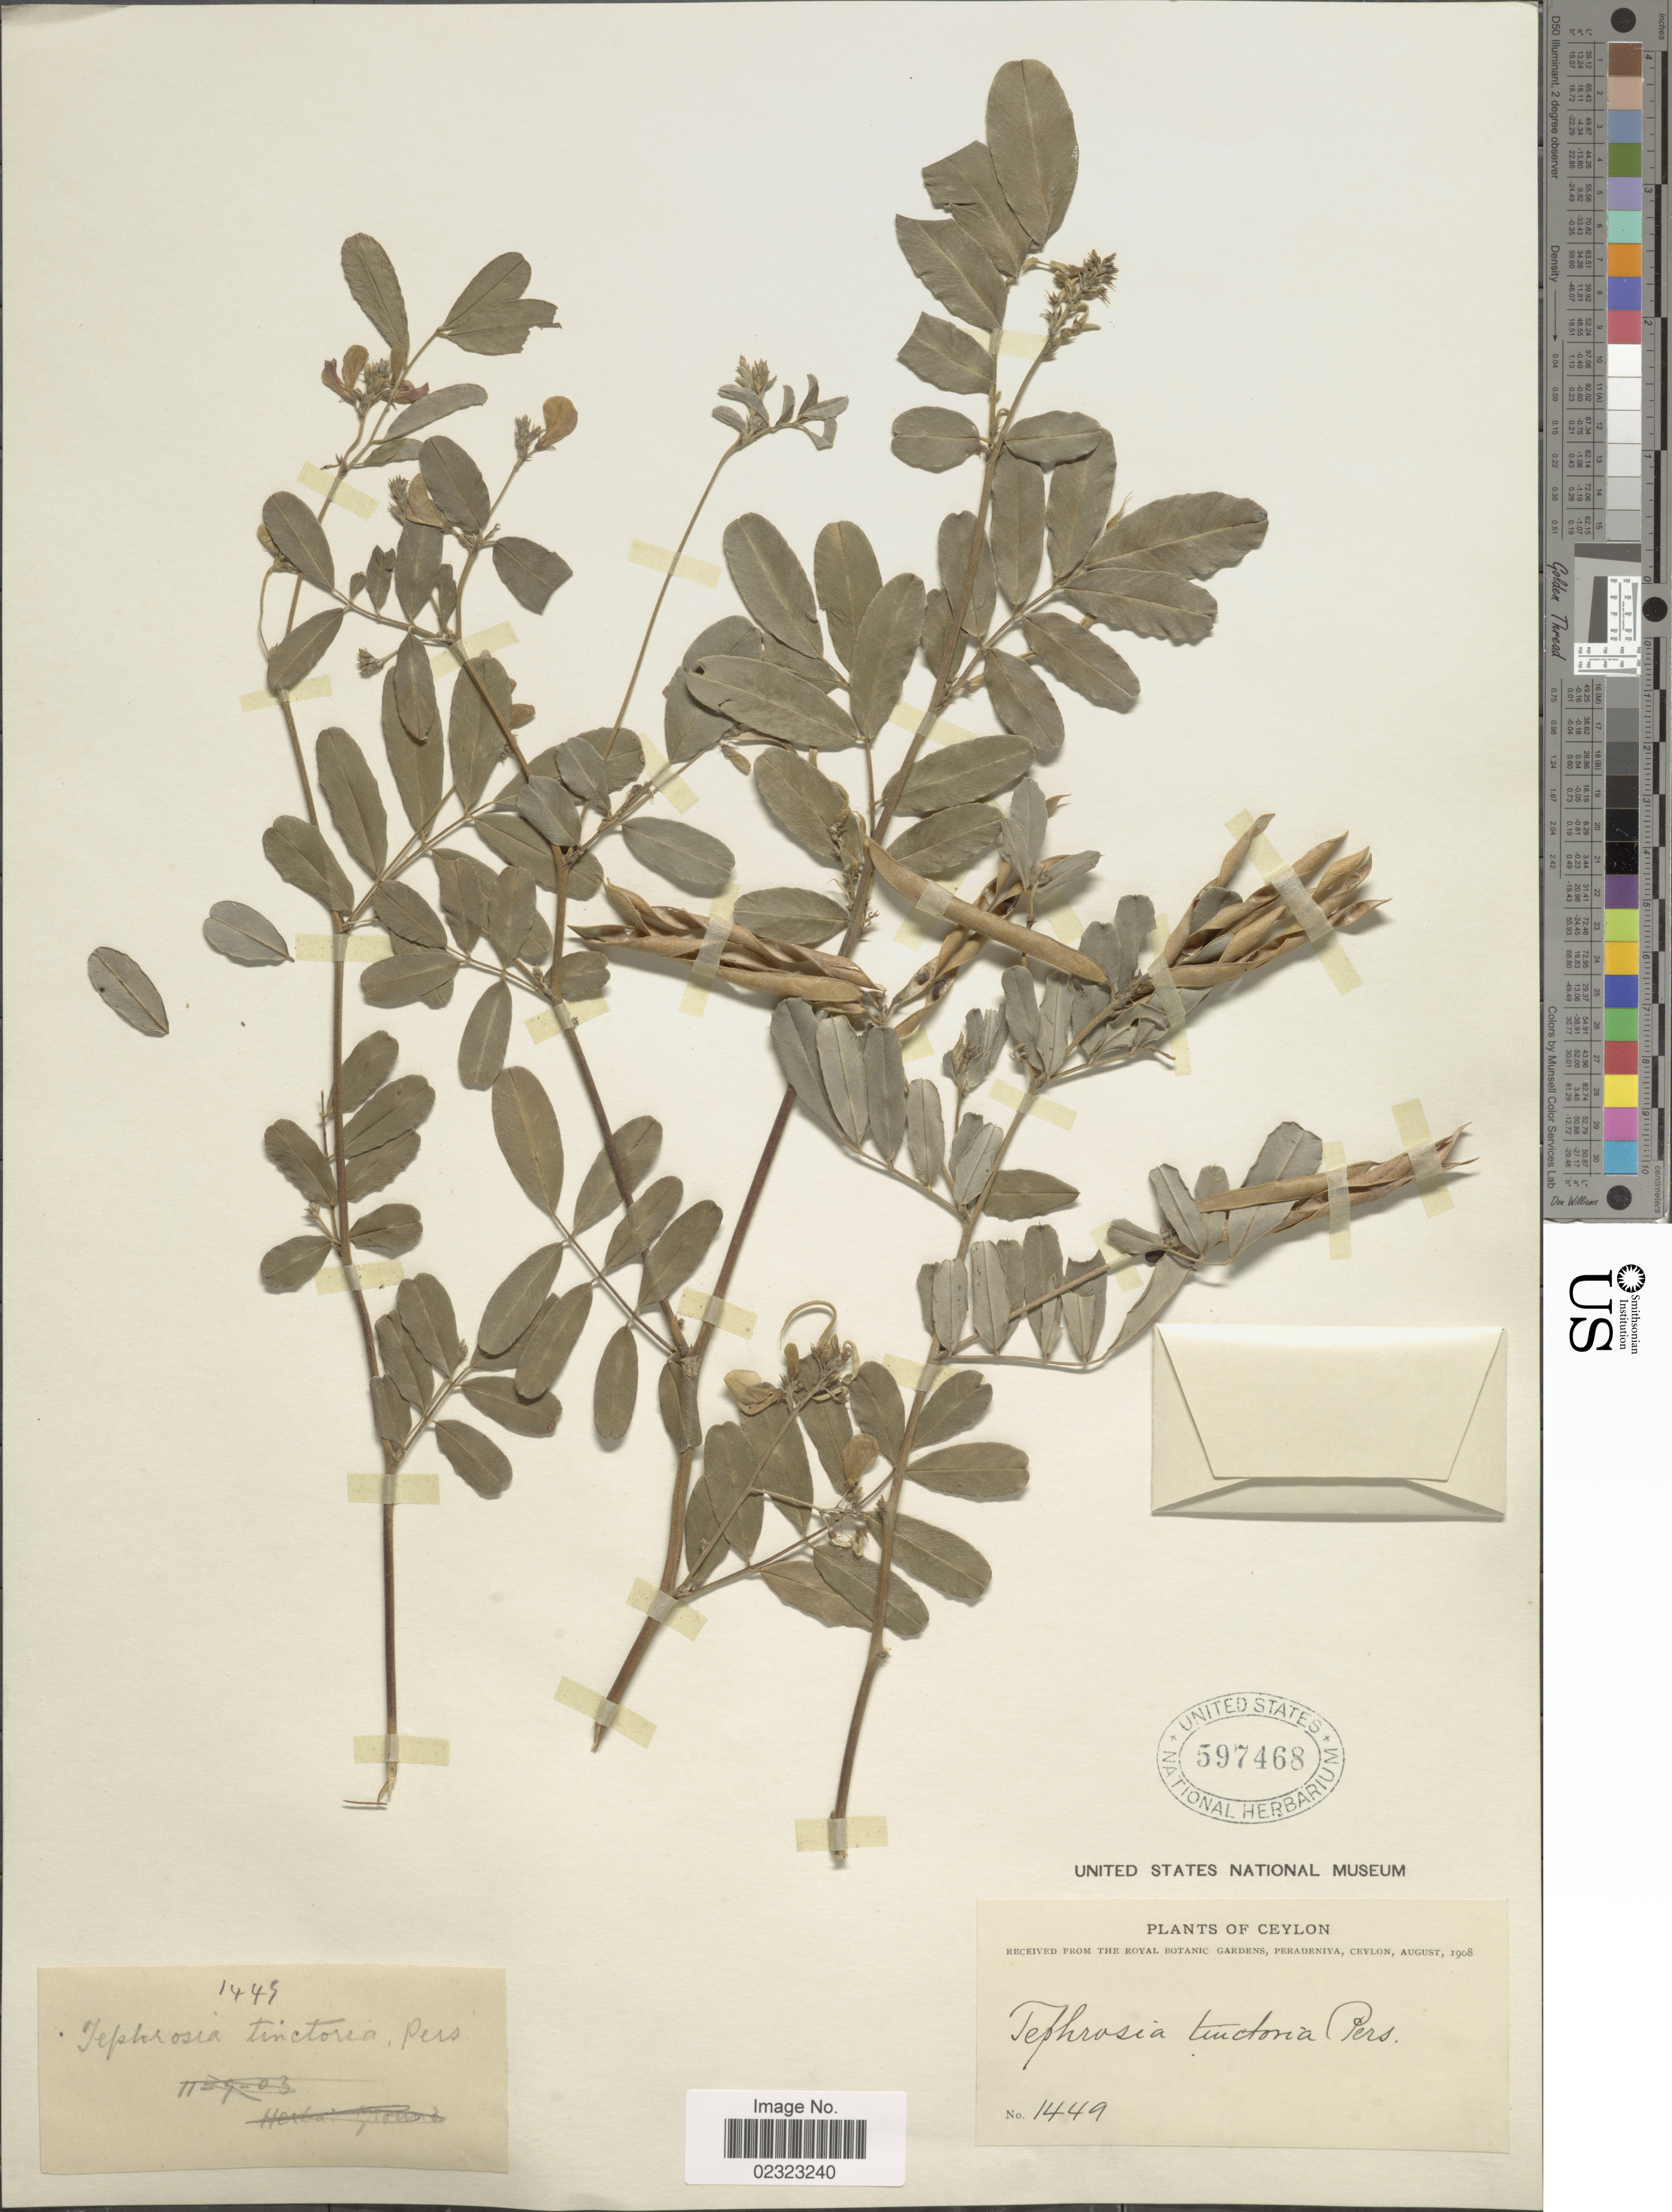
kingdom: Plantae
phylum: Tracheophyta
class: Magnoliopsida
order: Fabales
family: Fabaceae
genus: Tephrosia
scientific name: Tephrosia tinctoria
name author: Pers.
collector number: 1449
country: Sri Lanka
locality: Ceylon.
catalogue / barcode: US 597468